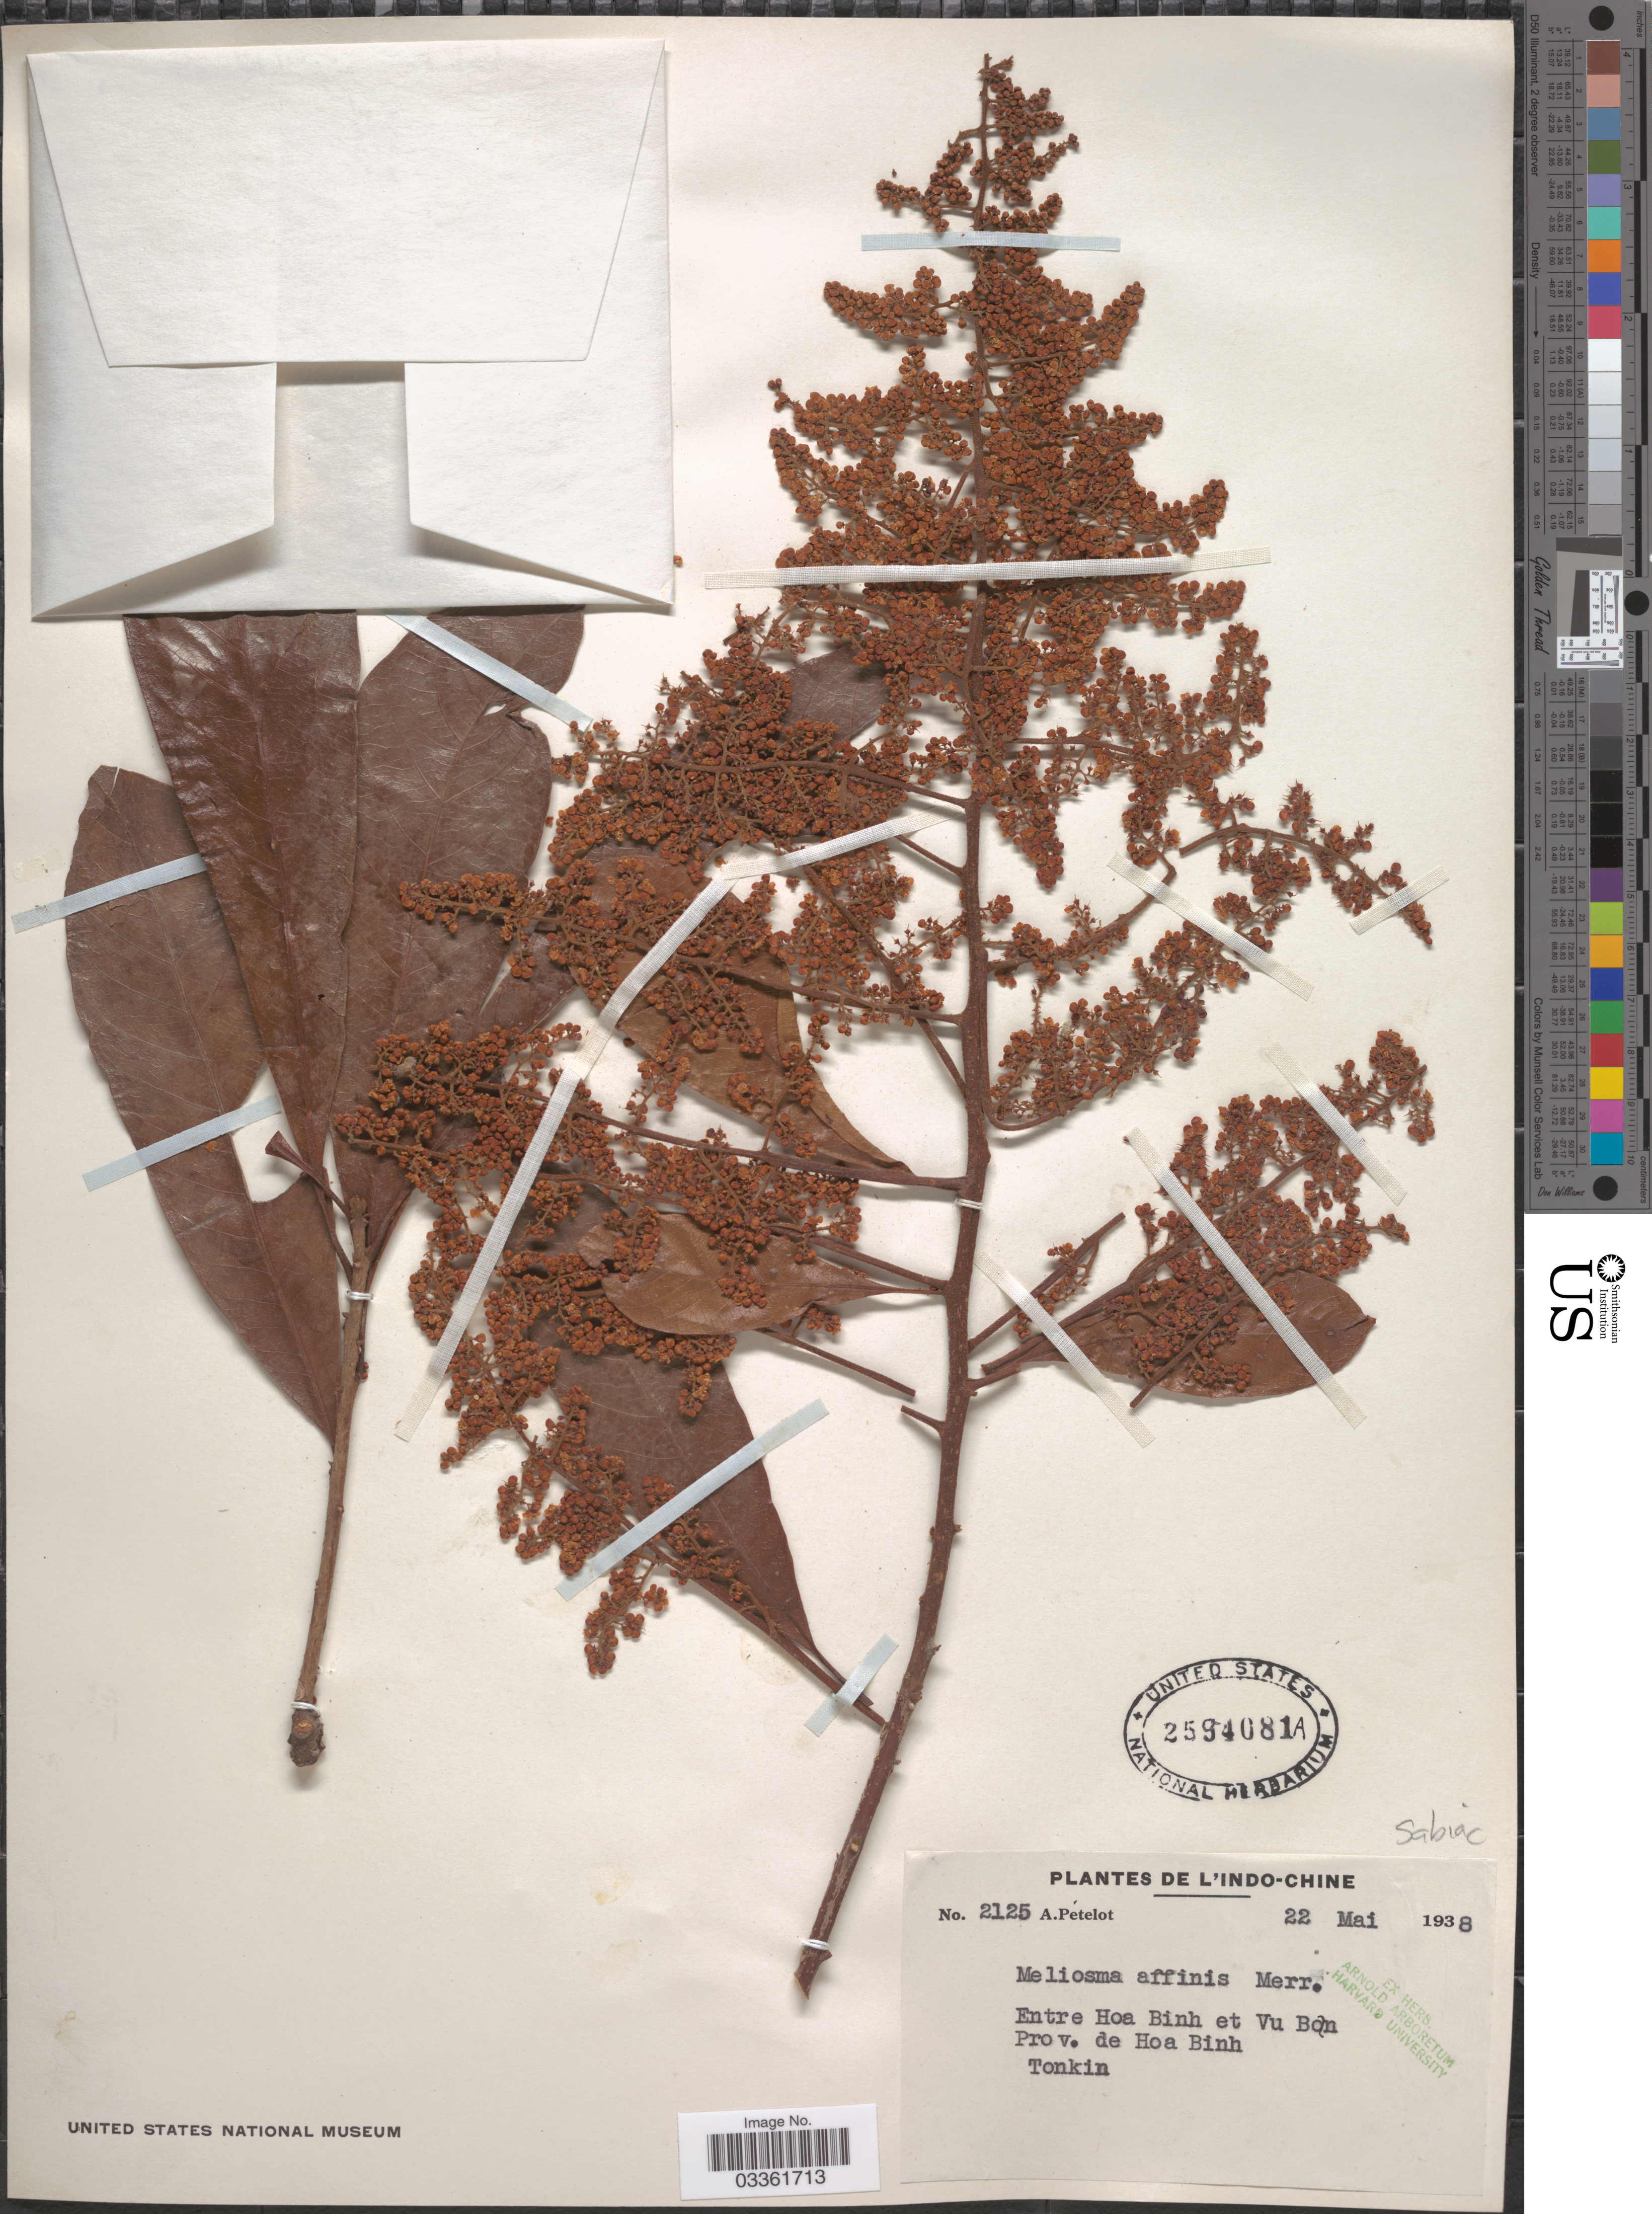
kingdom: Plantae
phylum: Tracheophyta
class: Magnoliopsida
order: Proteales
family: Sabiaceae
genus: Meliosma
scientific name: Meliosma affinis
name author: Merr.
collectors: A. Petelot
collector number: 2125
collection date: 1938-05-22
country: Vietnam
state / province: Hoa Binh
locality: L'Indo-Chine. Entre Hoa Binh et Vu Bon. Prov. de Hoa Binh. Tonkin.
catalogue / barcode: US 2594081A